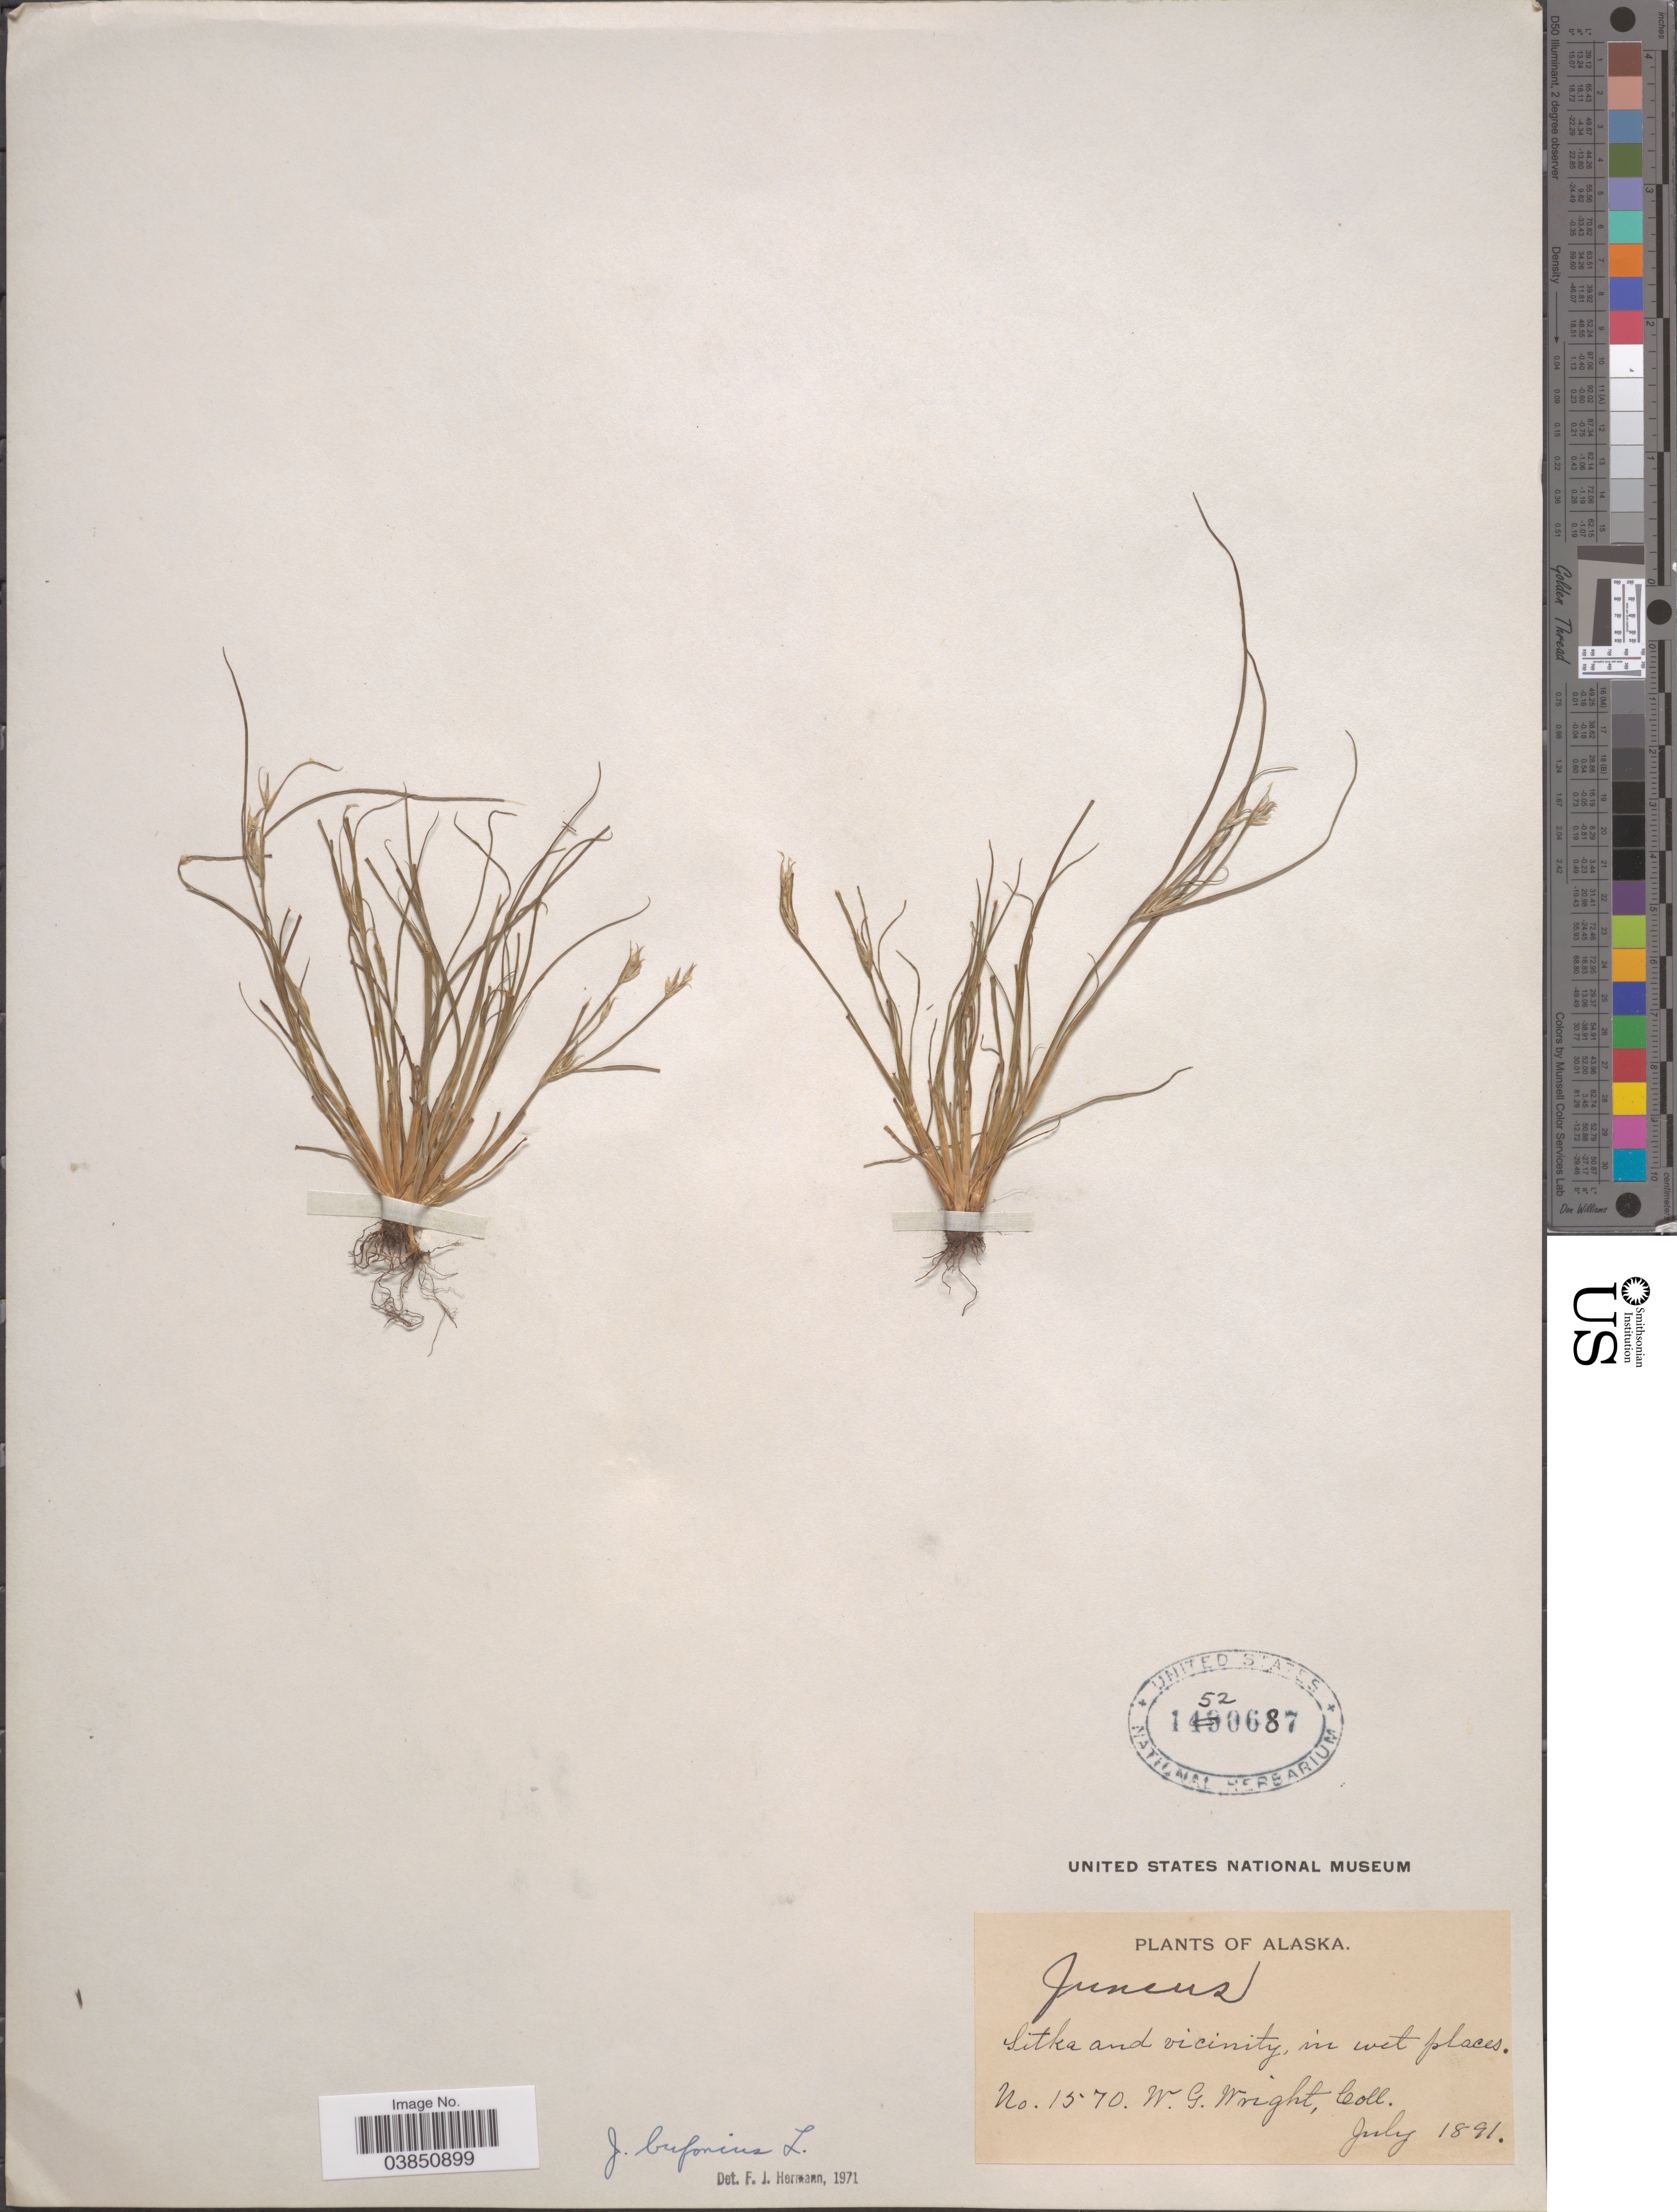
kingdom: Plantae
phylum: Tracheophyta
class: Liliopsida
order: Poales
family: Juncaceae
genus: Juncus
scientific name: Juncus bufonius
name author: L.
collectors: W. G. Wright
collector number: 1570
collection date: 1891-07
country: United States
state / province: Alaska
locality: Sitka and vicinity.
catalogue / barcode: US 1520687